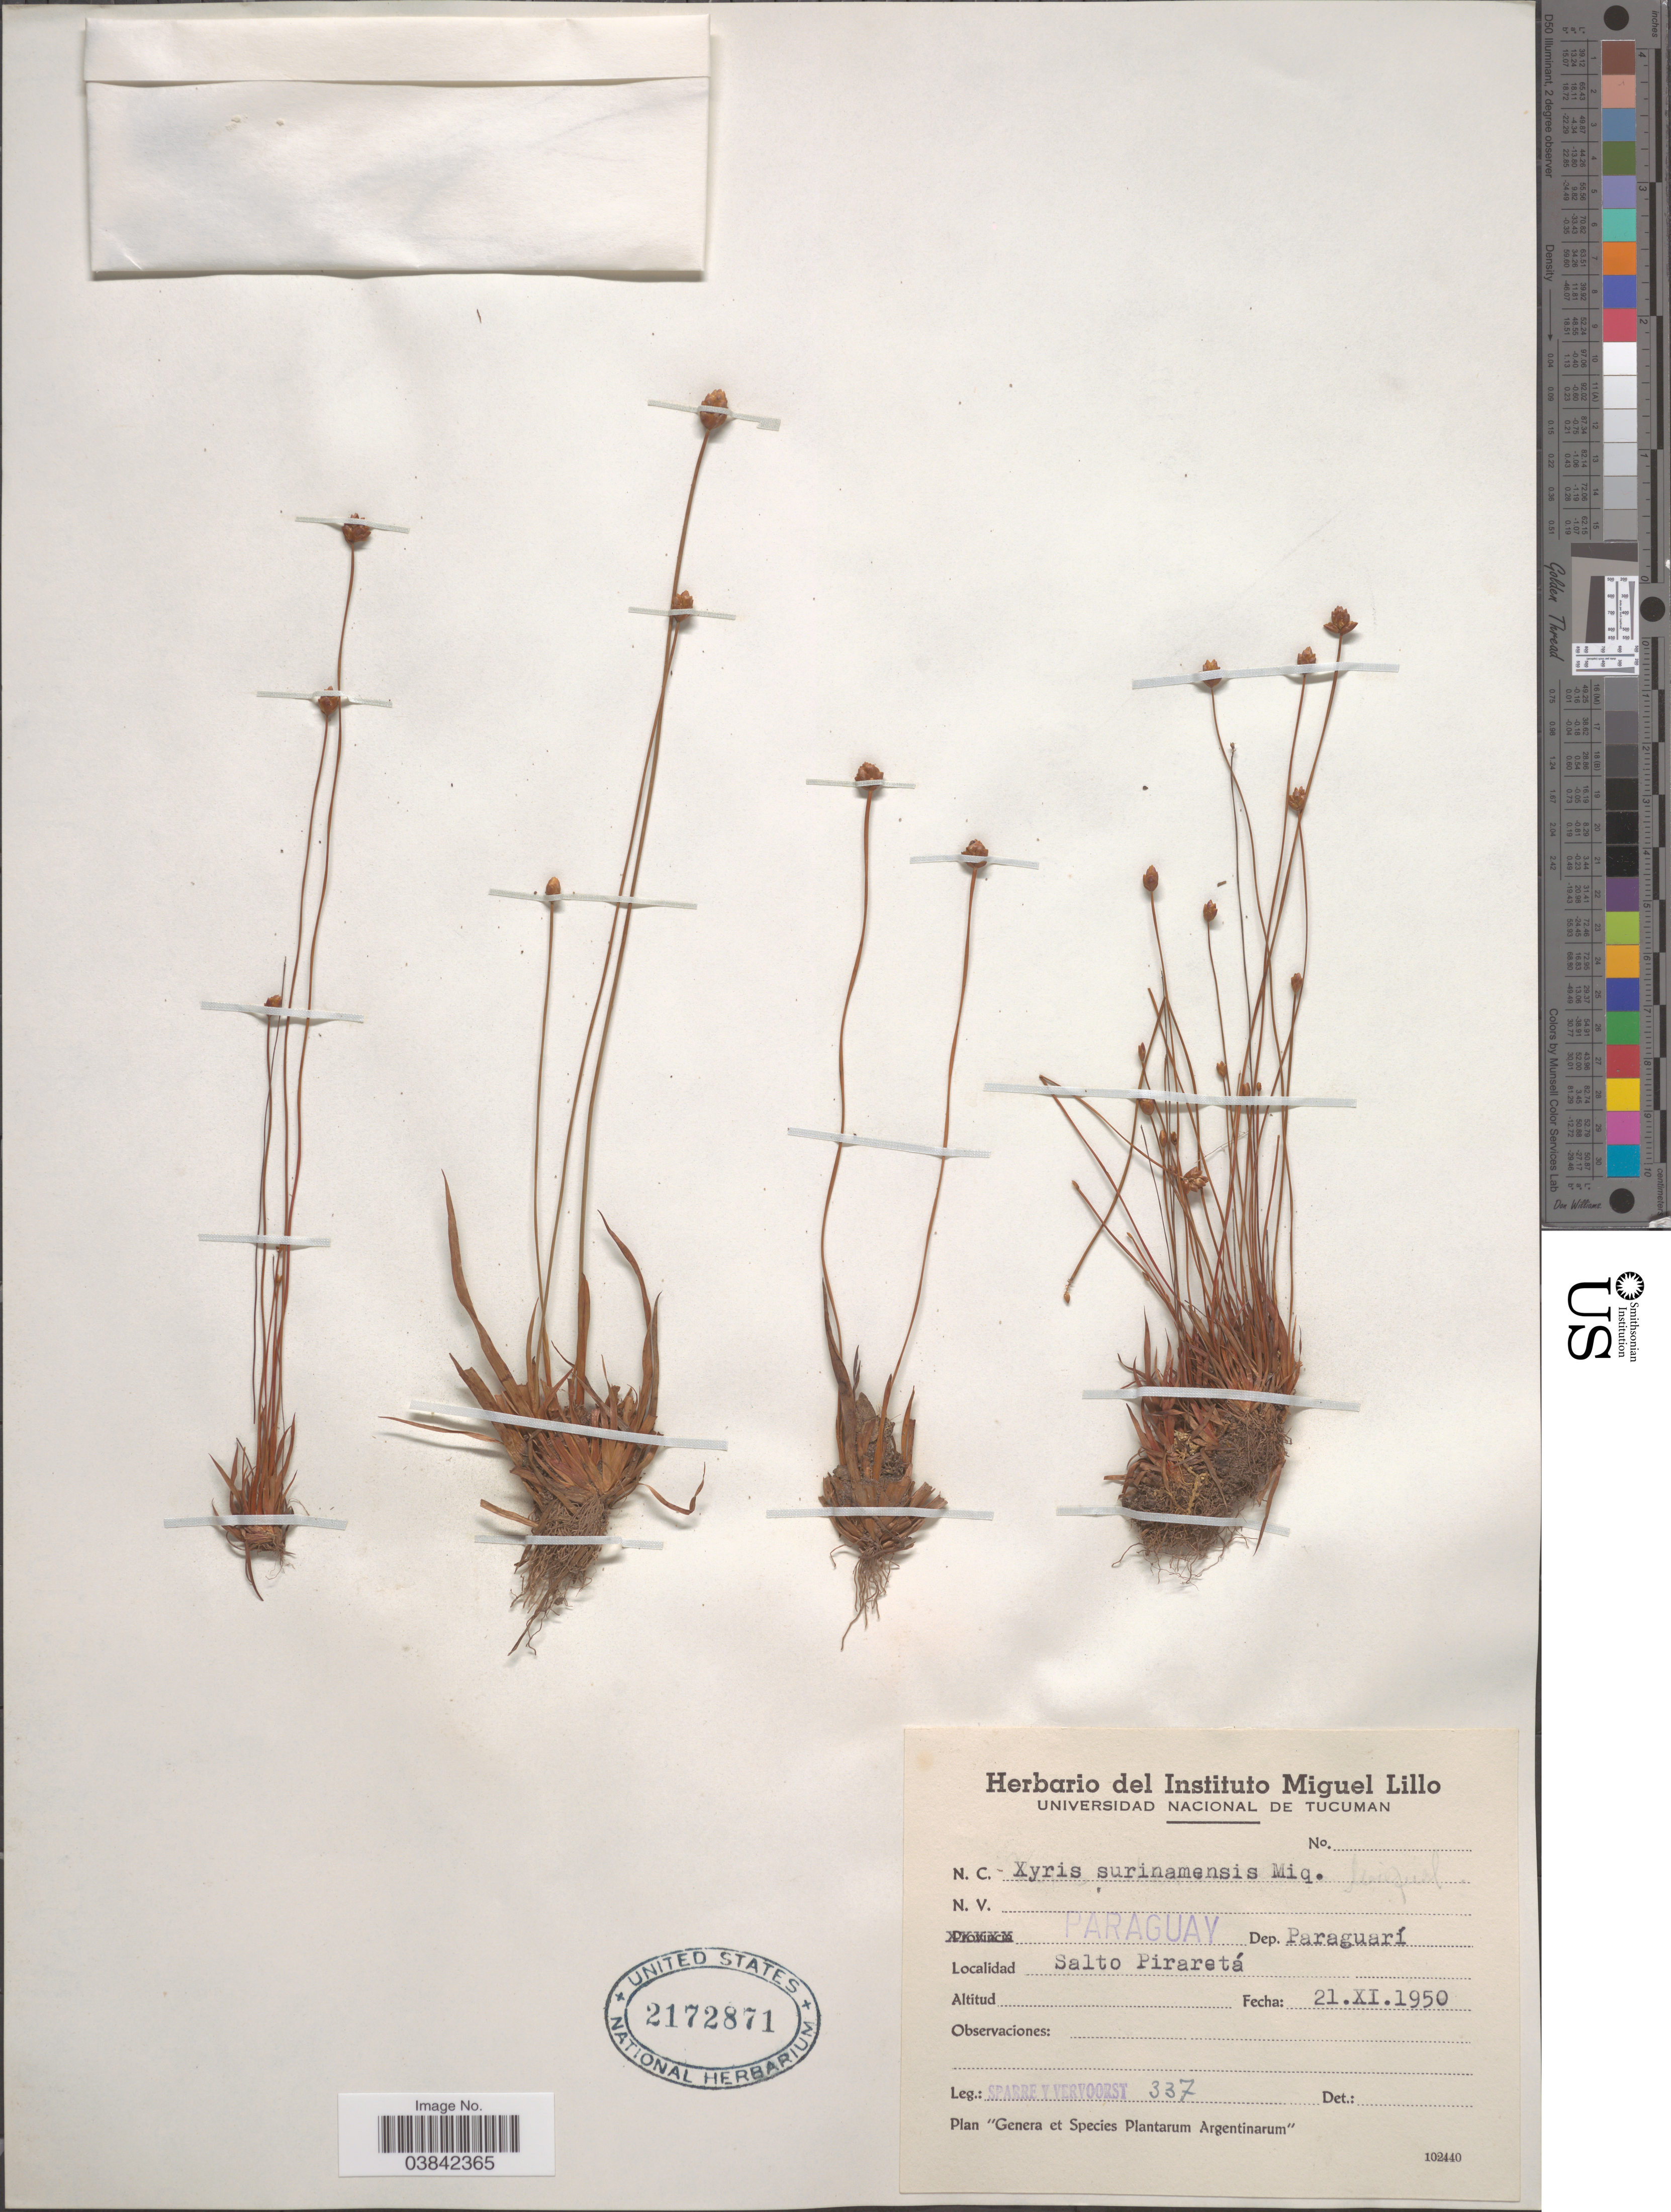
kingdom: Plantae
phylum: Tracheophyta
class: Liliopsida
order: Poales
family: Xyridaceae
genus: Xyris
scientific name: Xyris savanensis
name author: Miq.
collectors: Sparre & Vervoorst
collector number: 337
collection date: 1950-11-21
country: Paraguay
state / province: Paraguari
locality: Dep. Paraguarí. Salto Piraretá.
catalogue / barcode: US 2172871